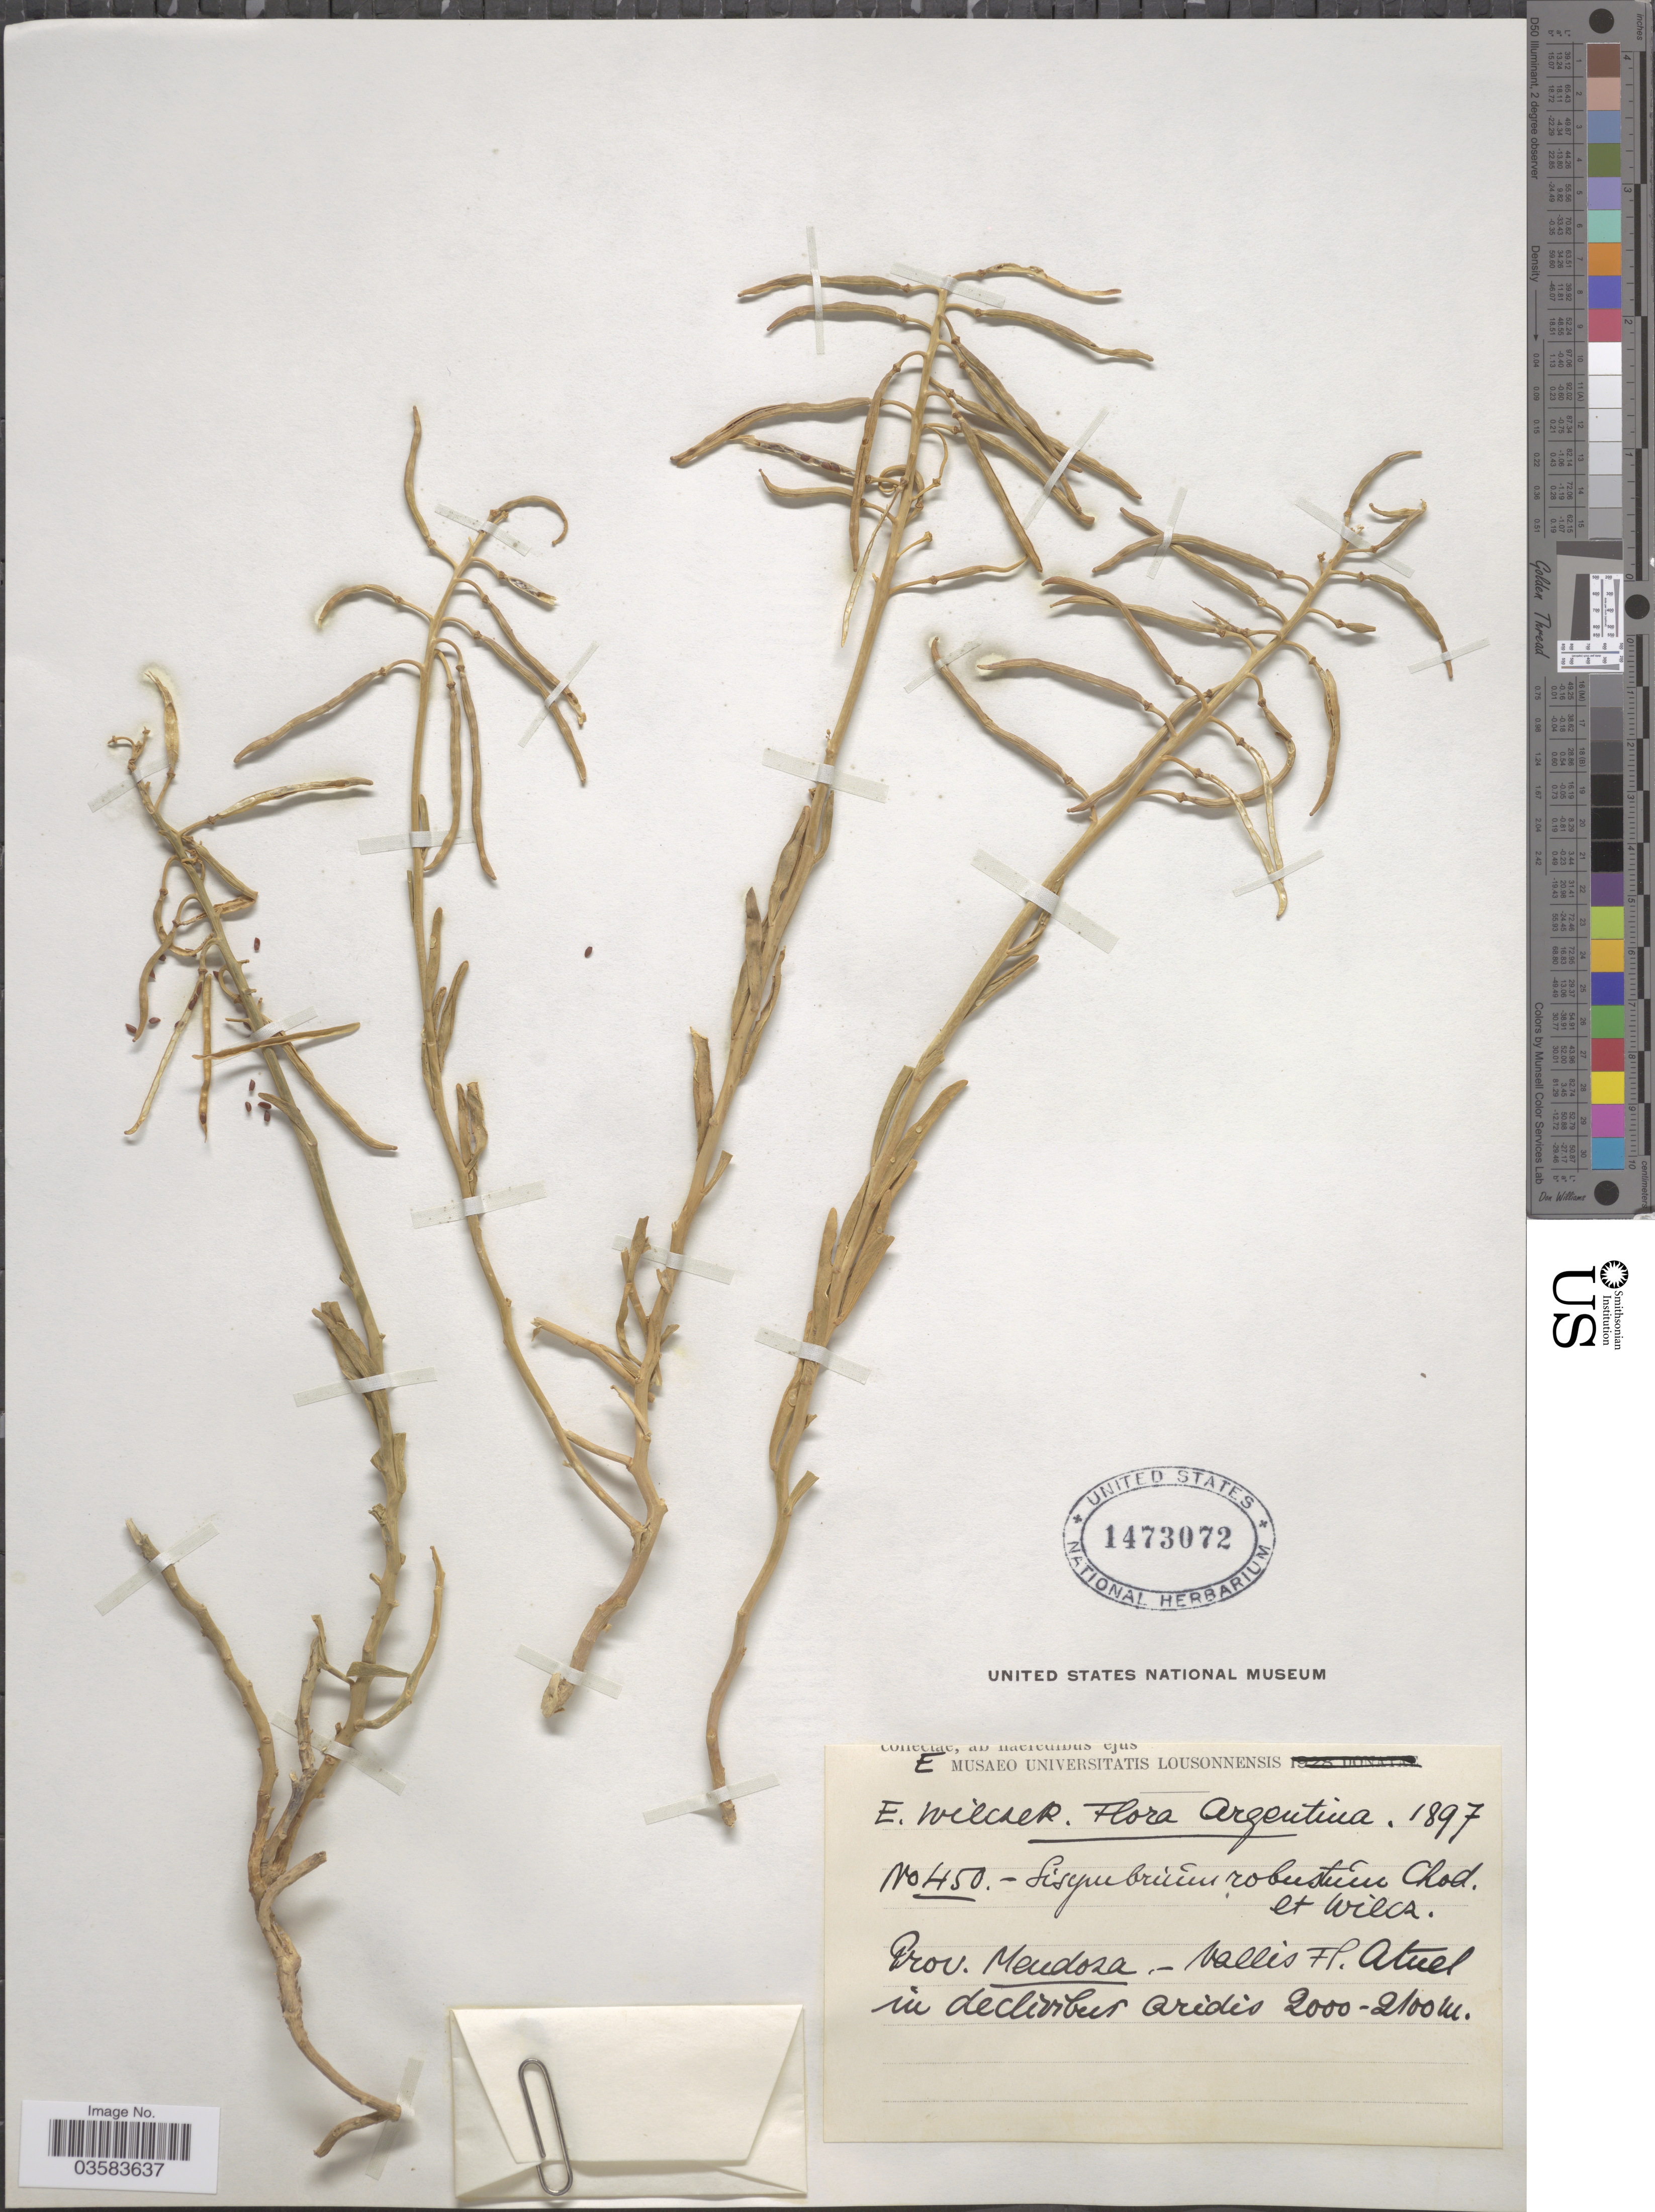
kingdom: Plantae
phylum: Tracheophyta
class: Magnoliopsida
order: Brassicales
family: Brassicaceae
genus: Neuontobotrys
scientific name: Neuontobotrys robusta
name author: (Chodat & Wilczek) Al-Shehbaz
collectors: E. Wilczek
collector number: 450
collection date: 1897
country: Argentina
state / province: Mendoza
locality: Prov. Mendosa. - vallis Fl. Atnel in declivibus aridis.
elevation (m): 2000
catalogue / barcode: US 1473072